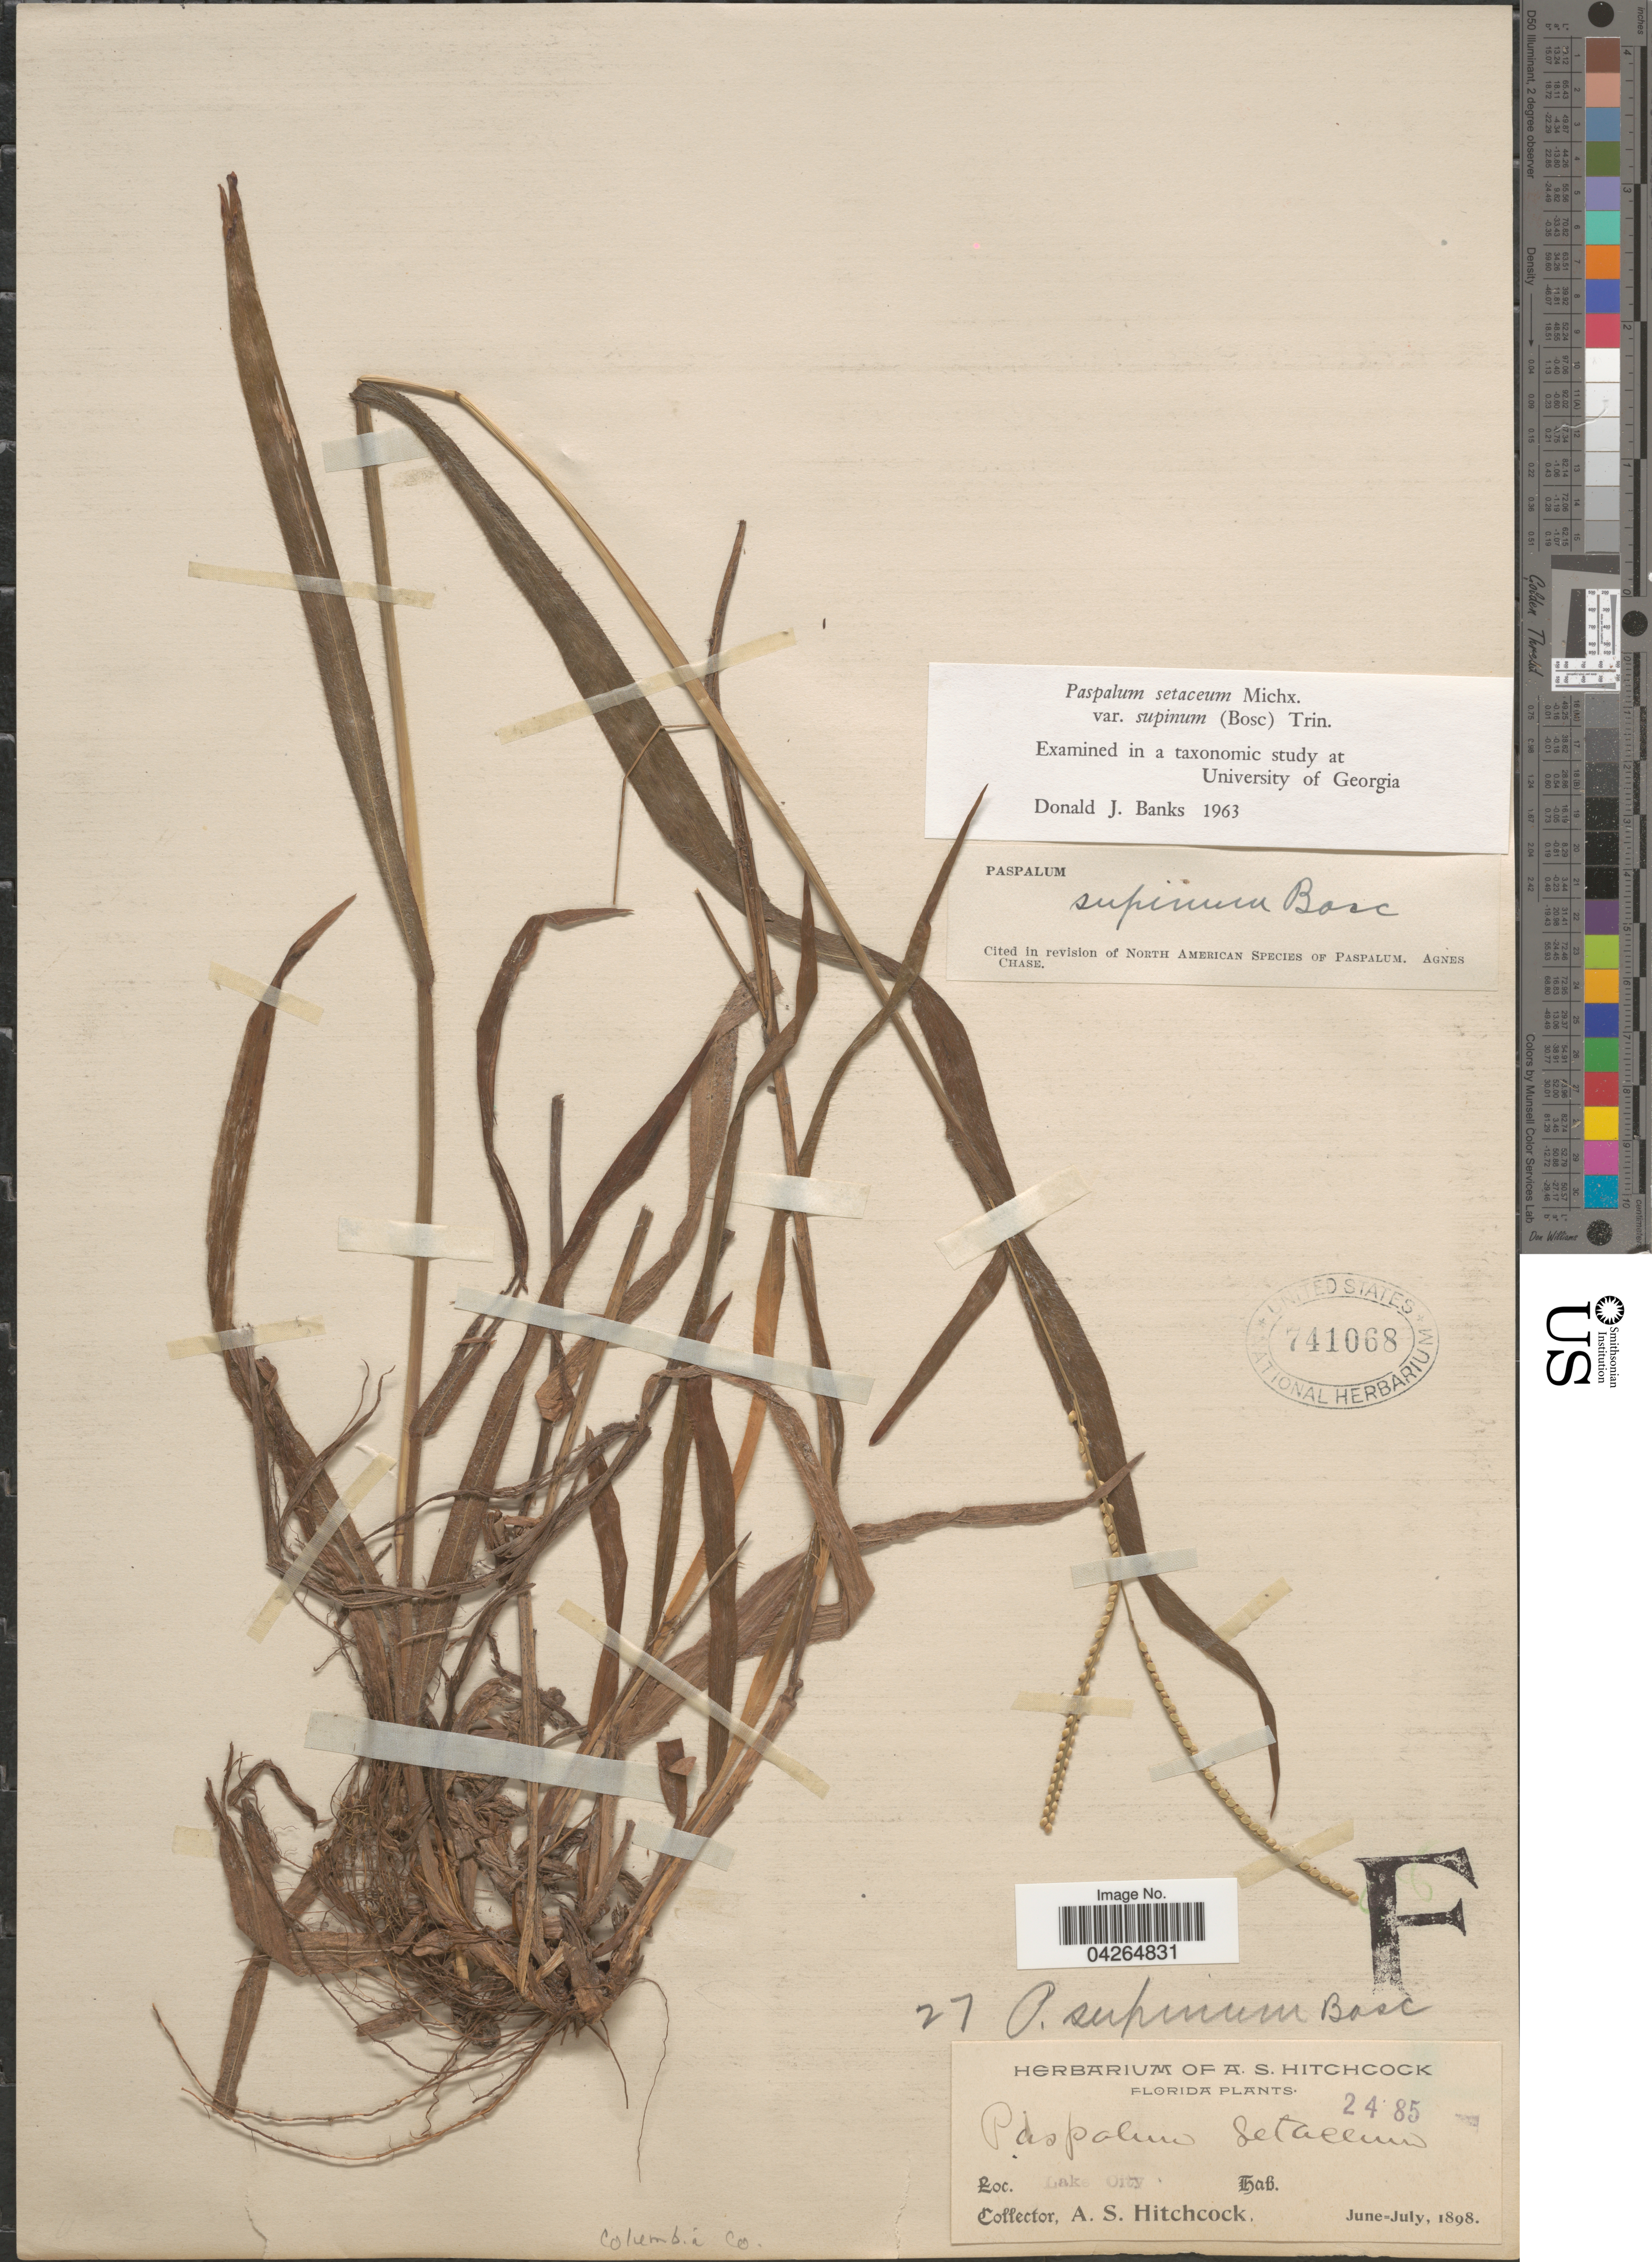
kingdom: Plantae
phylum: Tracheophyta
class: Liliopsida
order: Poales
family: Poaceae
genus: Paspalum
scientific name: Paspalum setaceum var. supinum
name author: (Bosc ex Poir.) Trin.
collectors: A. S. Hitchcock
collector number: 2485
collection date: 1898-06/1898-07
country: United States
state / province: Florida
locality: Lake City. Columbia Co.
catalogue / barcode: US 741068